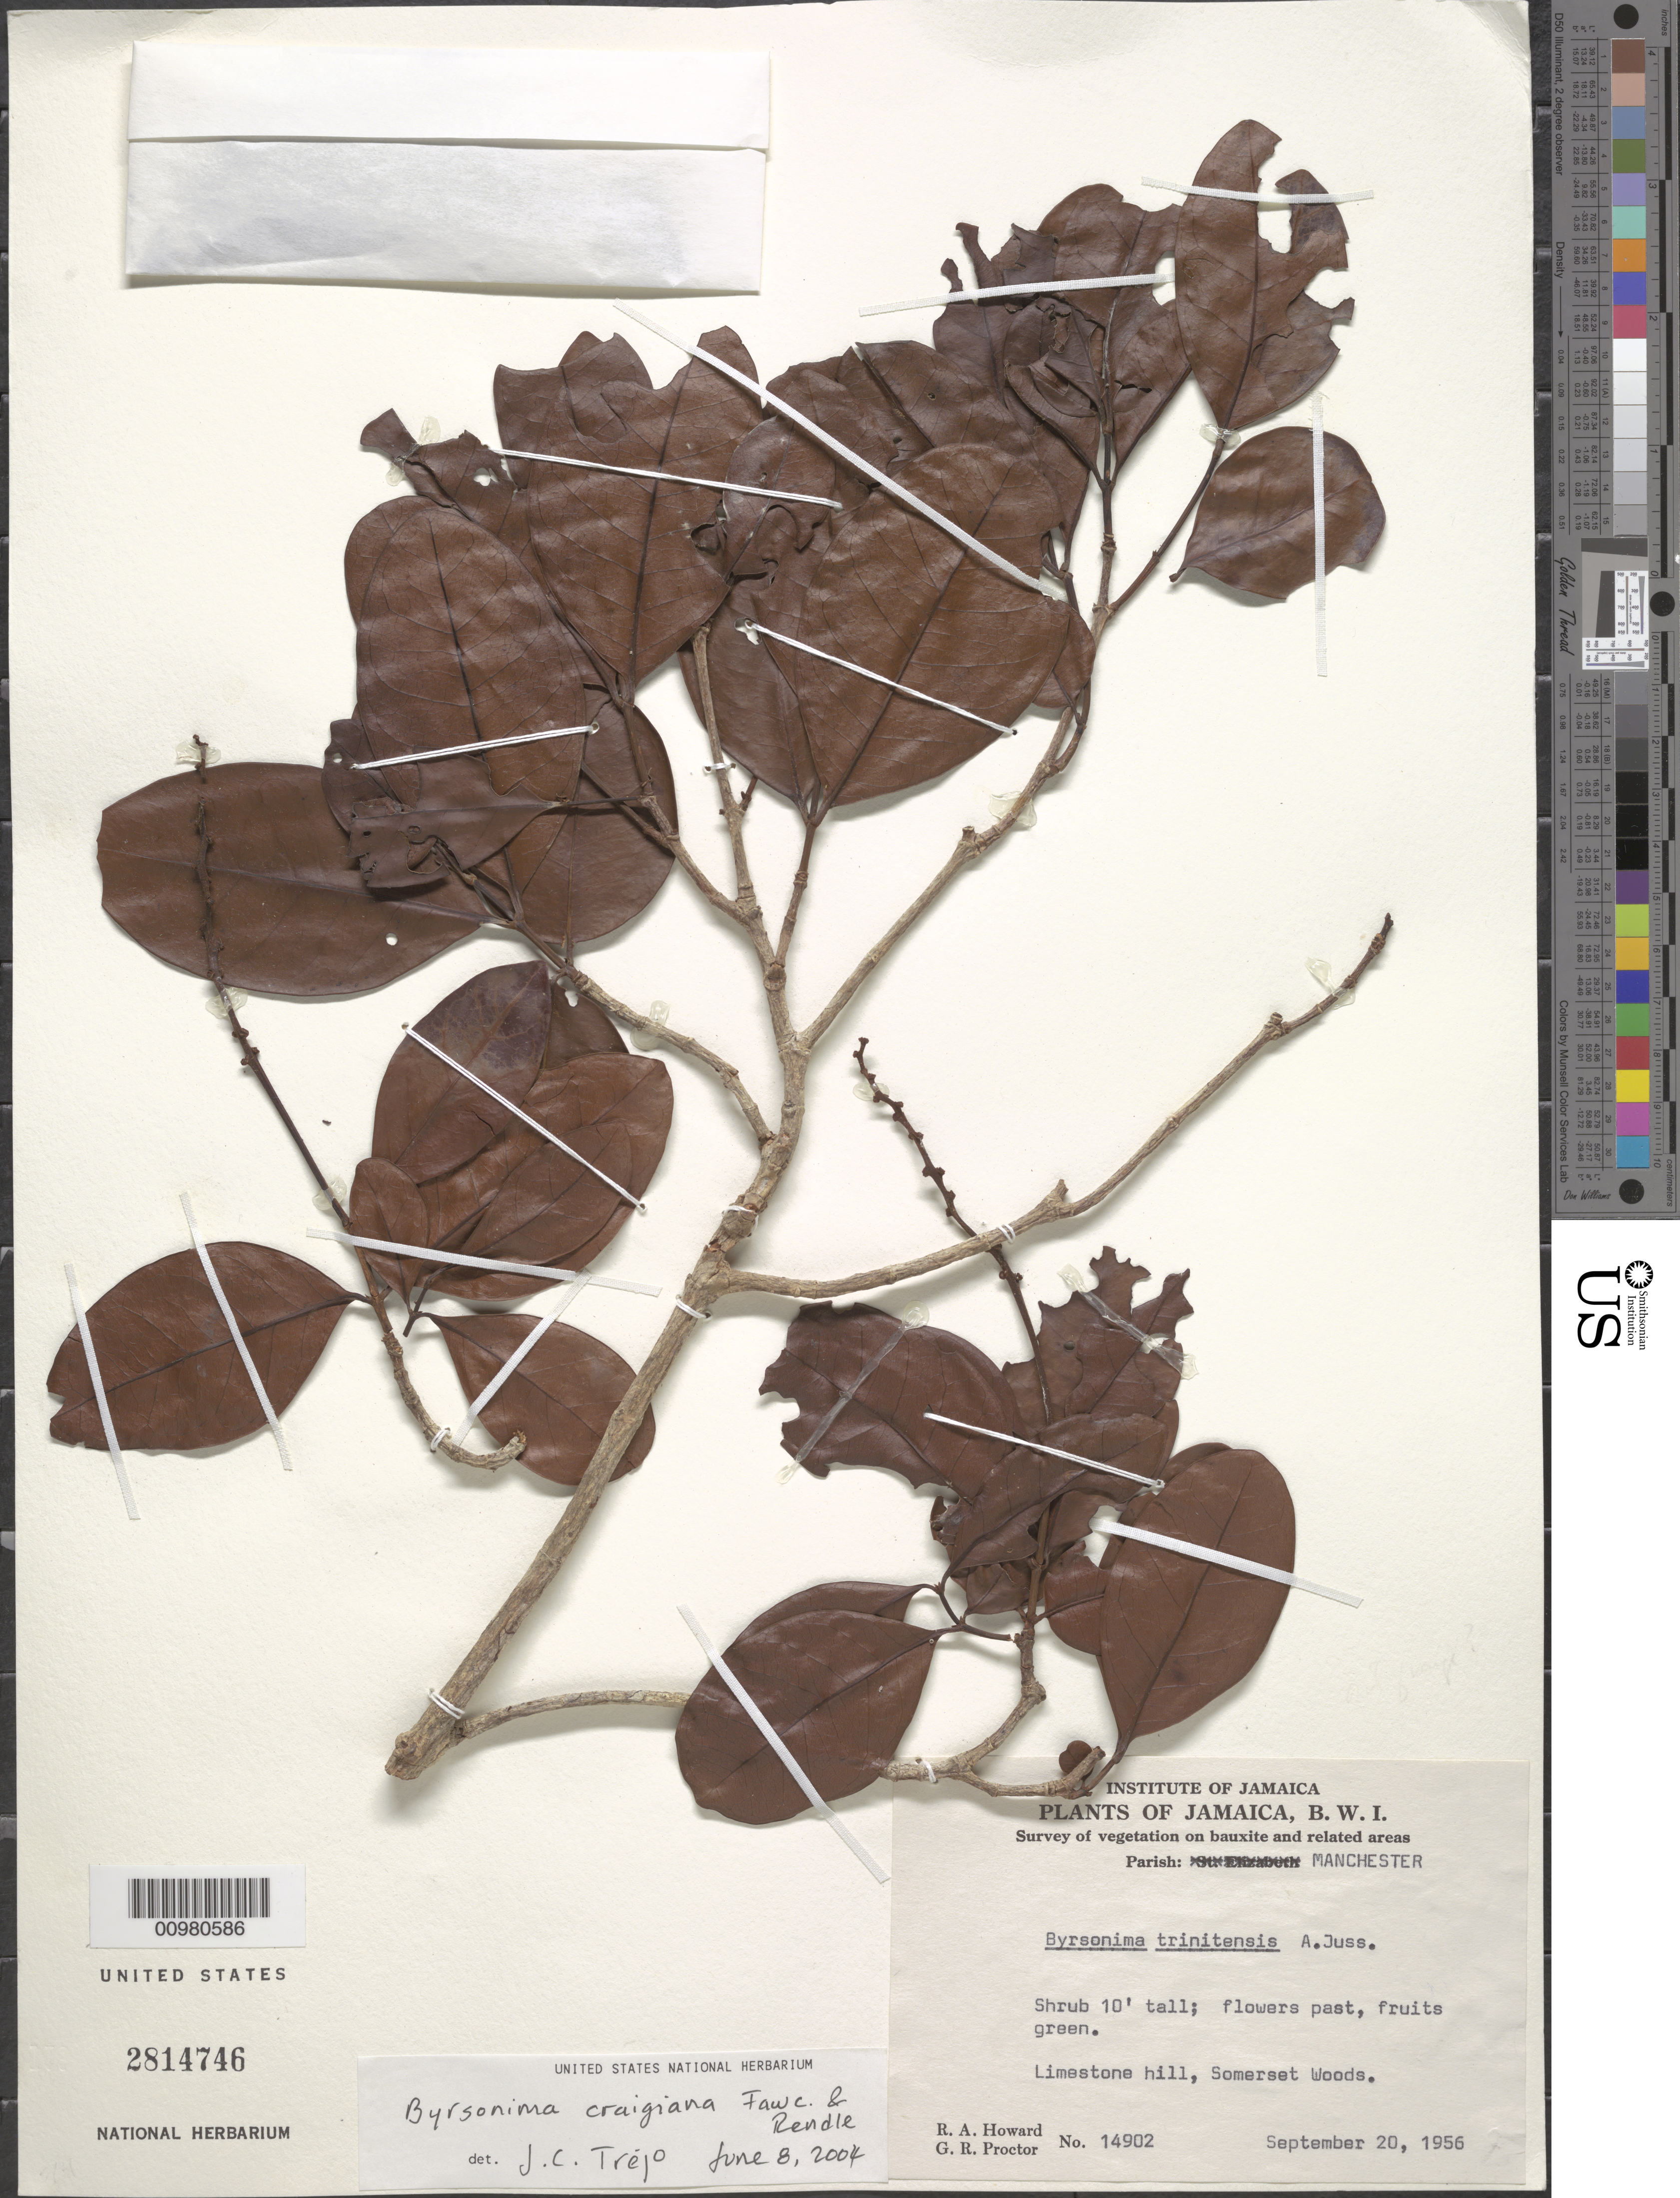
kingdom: Plantae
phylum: Tracheophyta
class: Magnoliopsida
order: Malpighiales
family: Malpighiaceae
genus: Byrsonima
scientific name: Byrsonima craigiana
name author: Fawc. & Rendle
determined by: Trejo-Torres, J. C.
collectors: R. A. Howard & G. R. Proctor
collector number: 4363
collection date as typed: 20 Sep 1956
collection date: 1956-09-20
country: Jamaica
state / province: Manchester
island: Jamaica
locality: Somerset Woods.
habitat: Limestone hill.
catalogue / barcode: US 2814746